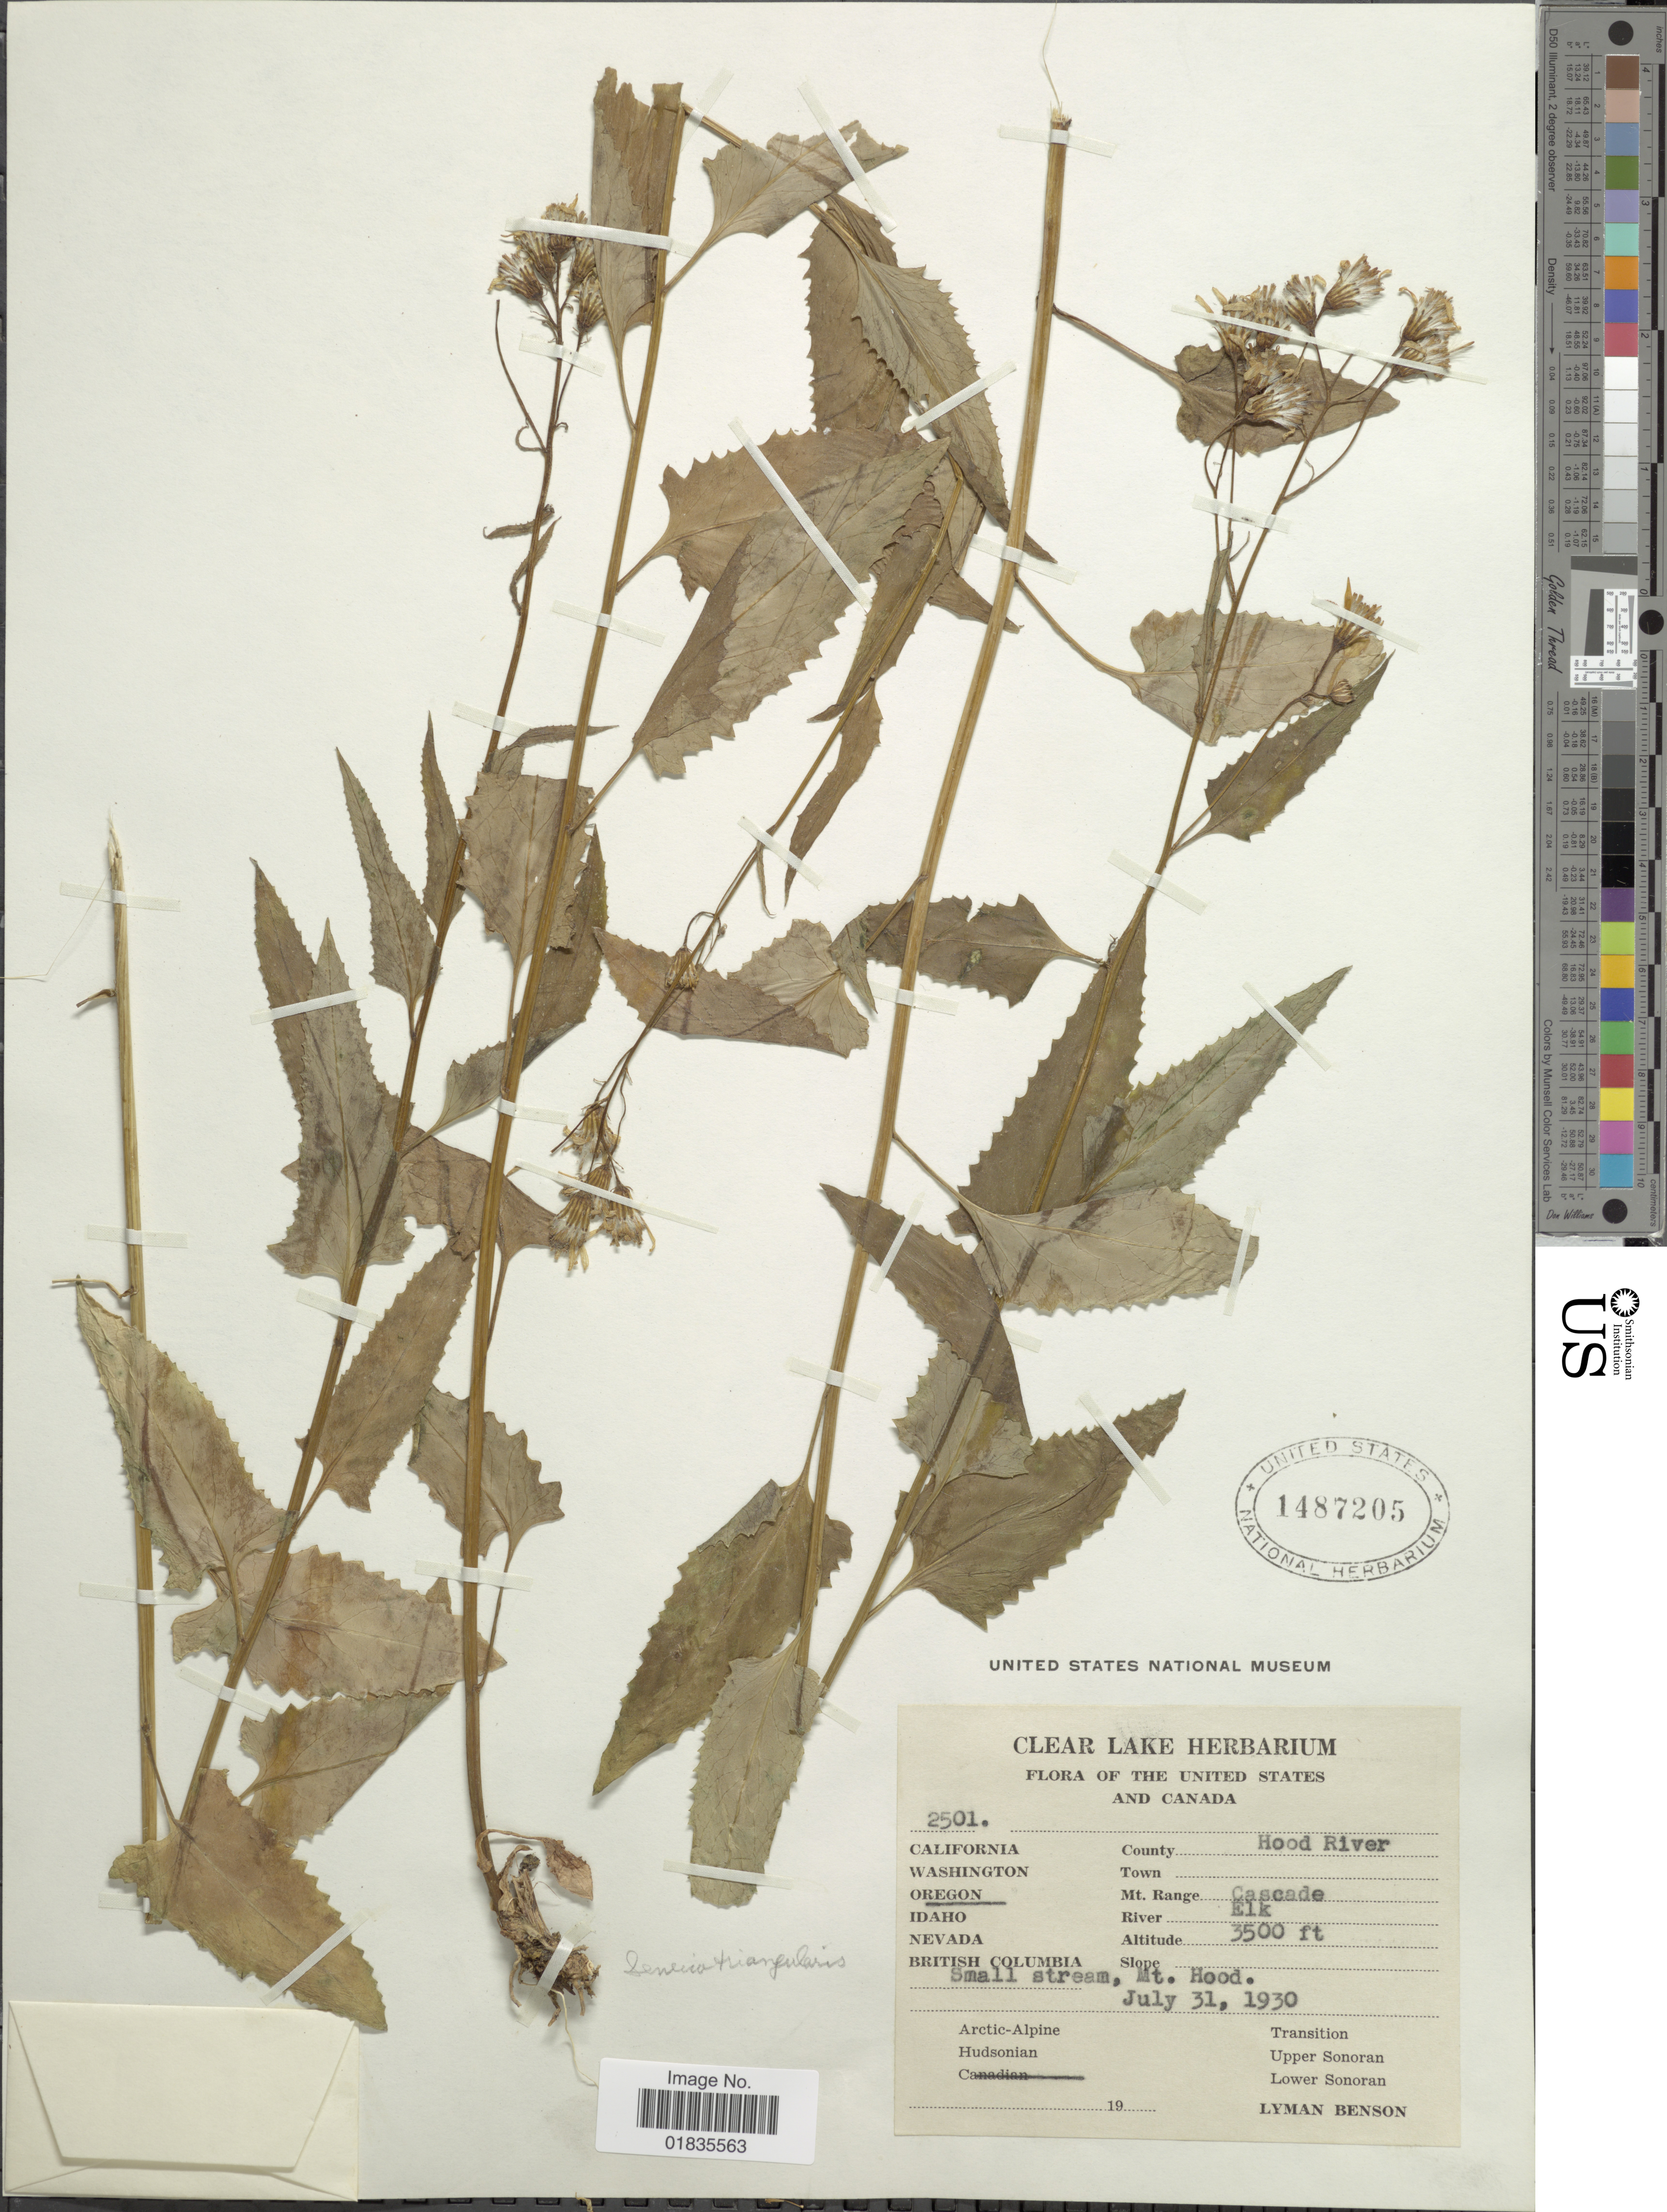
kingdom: Plantae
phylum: Tracheophyta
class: Magnoliopsida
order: Asterales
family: Asteraceae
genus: Senecio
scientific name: Senecio triangularis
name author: Hook.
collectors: L. D. Benson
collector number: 2501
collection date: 1930-07-31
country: United States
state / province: Oregon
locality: County Hood River, Mt. Ranger Cascade, River Elk, small stream, Mt. Hood.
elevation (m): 1067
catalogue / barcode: US 1487205